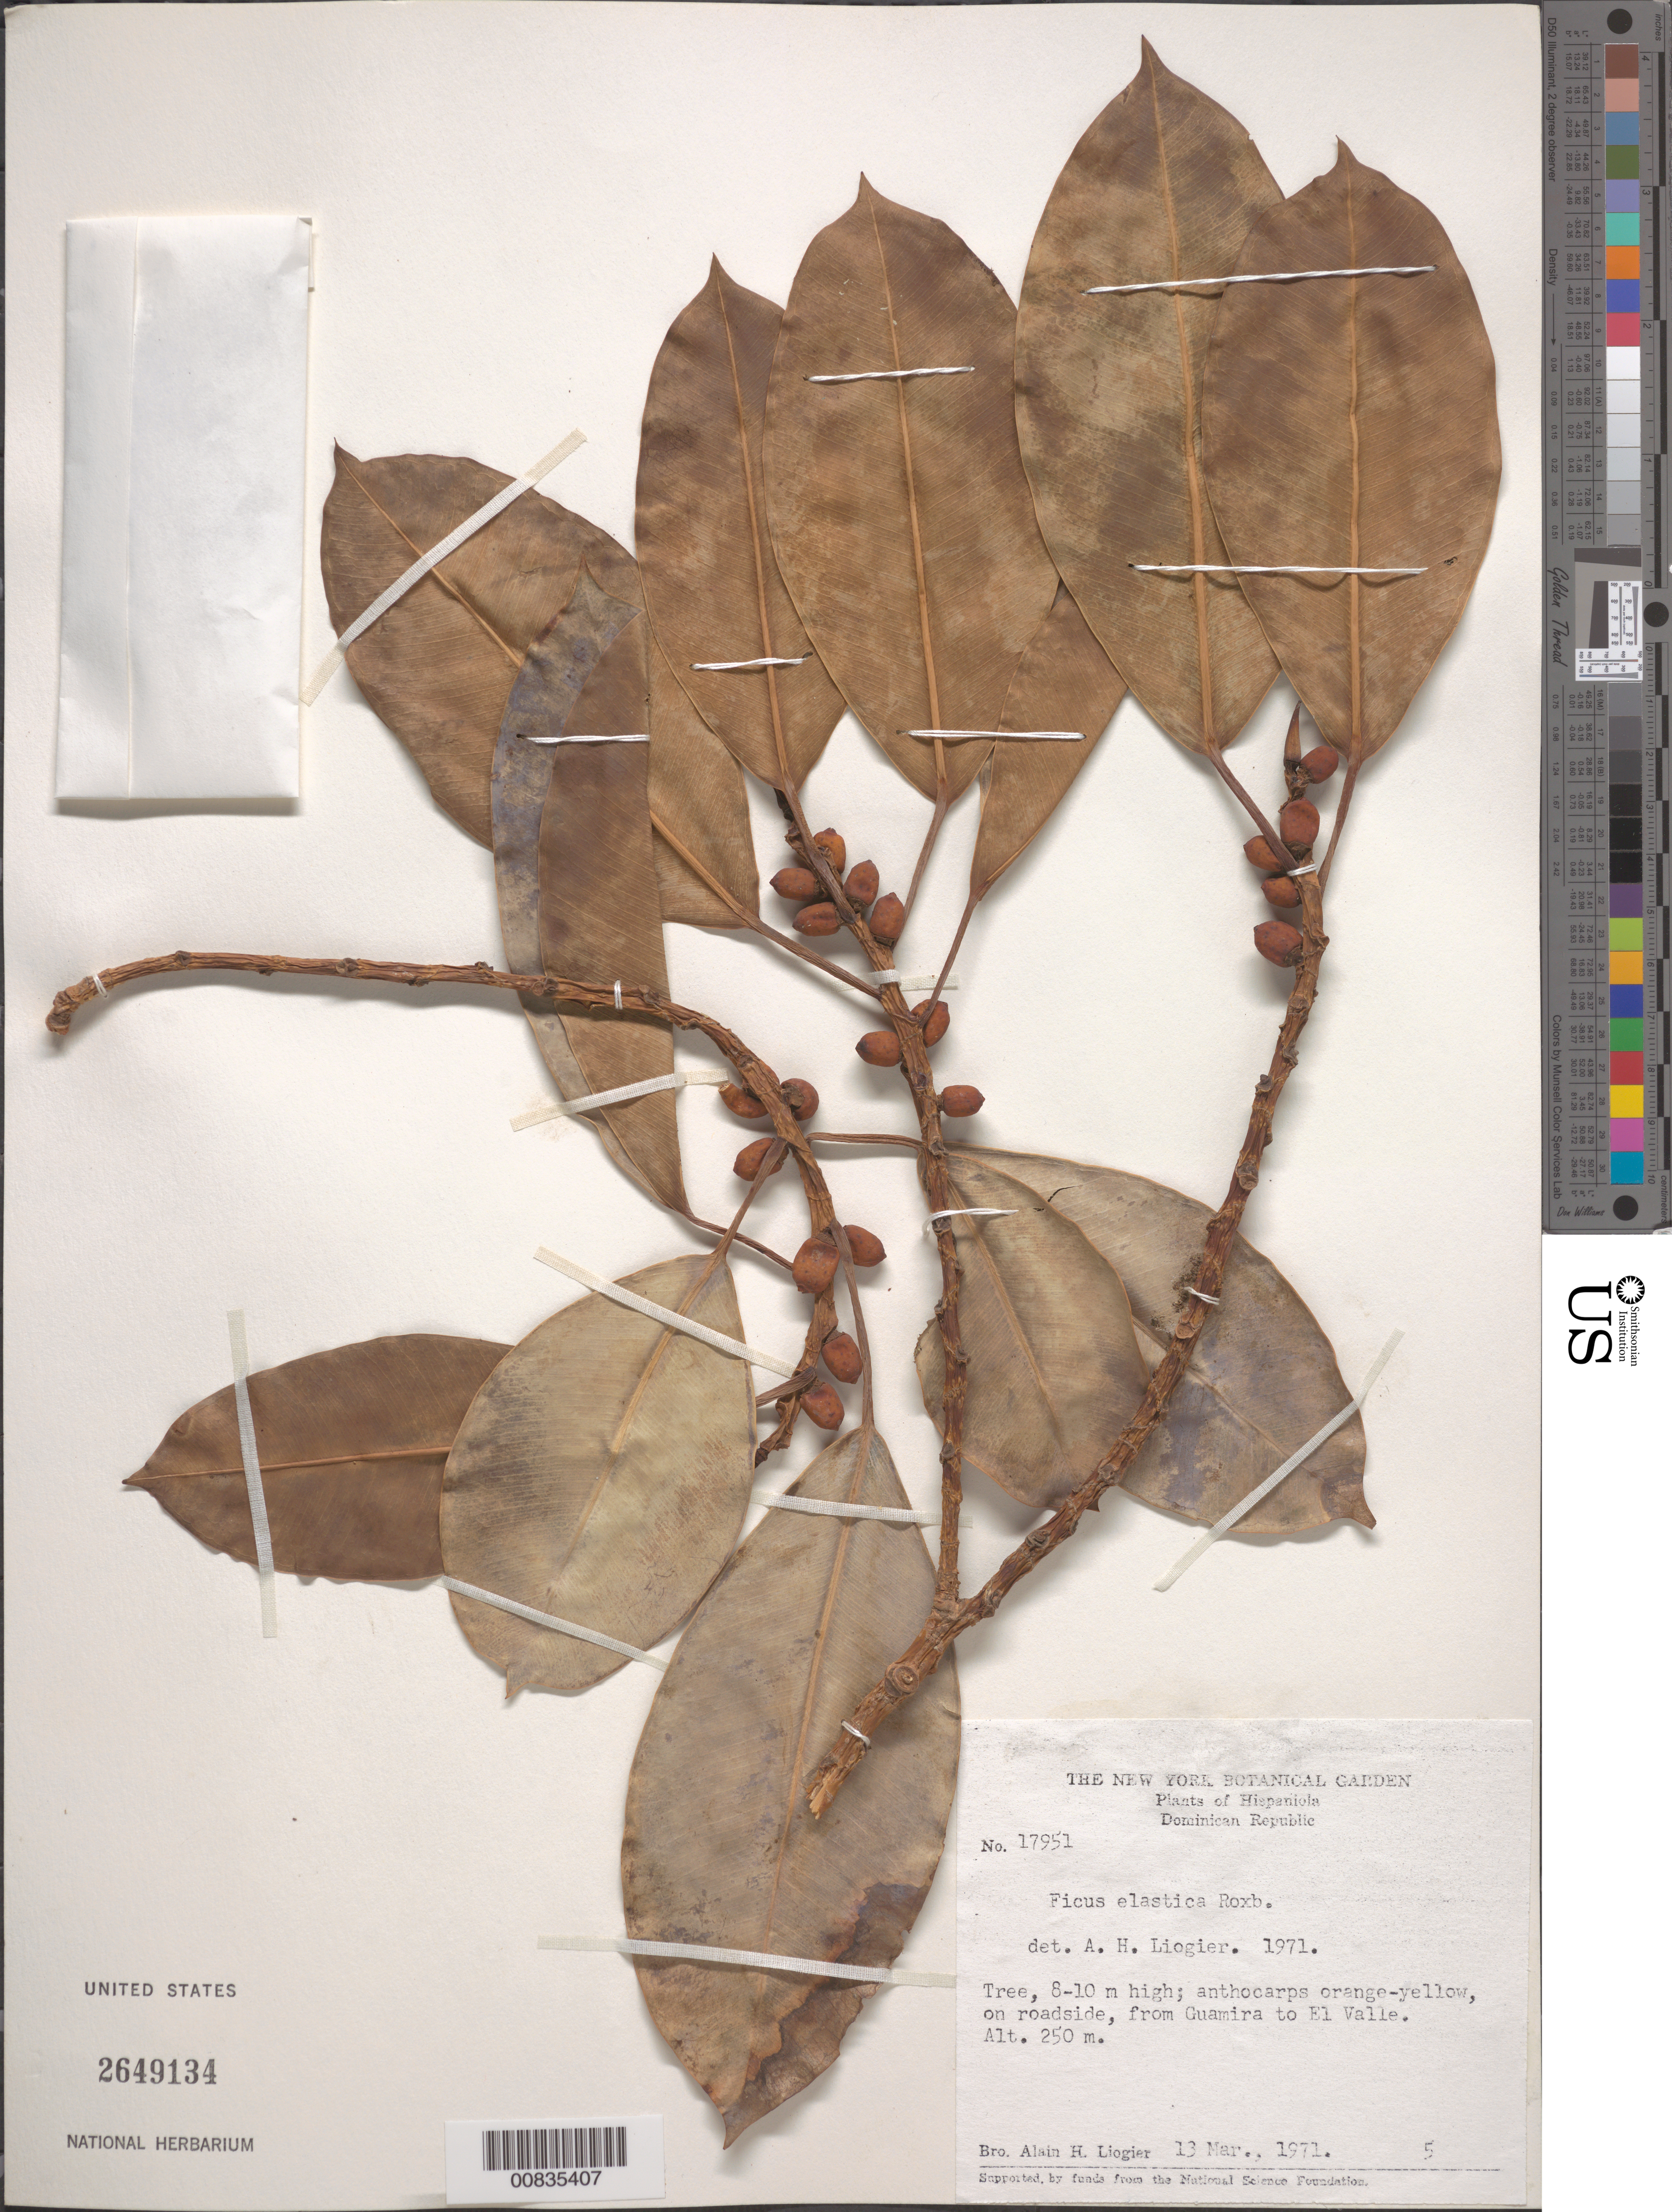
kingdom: Plantae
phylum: Tracheophyta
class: Magnoliopsida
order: Rosales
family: Moraceae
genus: Ficus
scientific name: Ficus elastica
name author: Roxb.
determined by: Liogier, Alain H.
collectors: A. H. Liogier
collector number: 17951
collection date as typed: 13 Mar 1971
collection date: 1971-03-13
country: Dominican Republic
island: Hispaniola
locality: On roadside, from Guamira to El Valle.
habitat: On roadside.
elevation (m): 250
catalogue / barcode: US 2649134